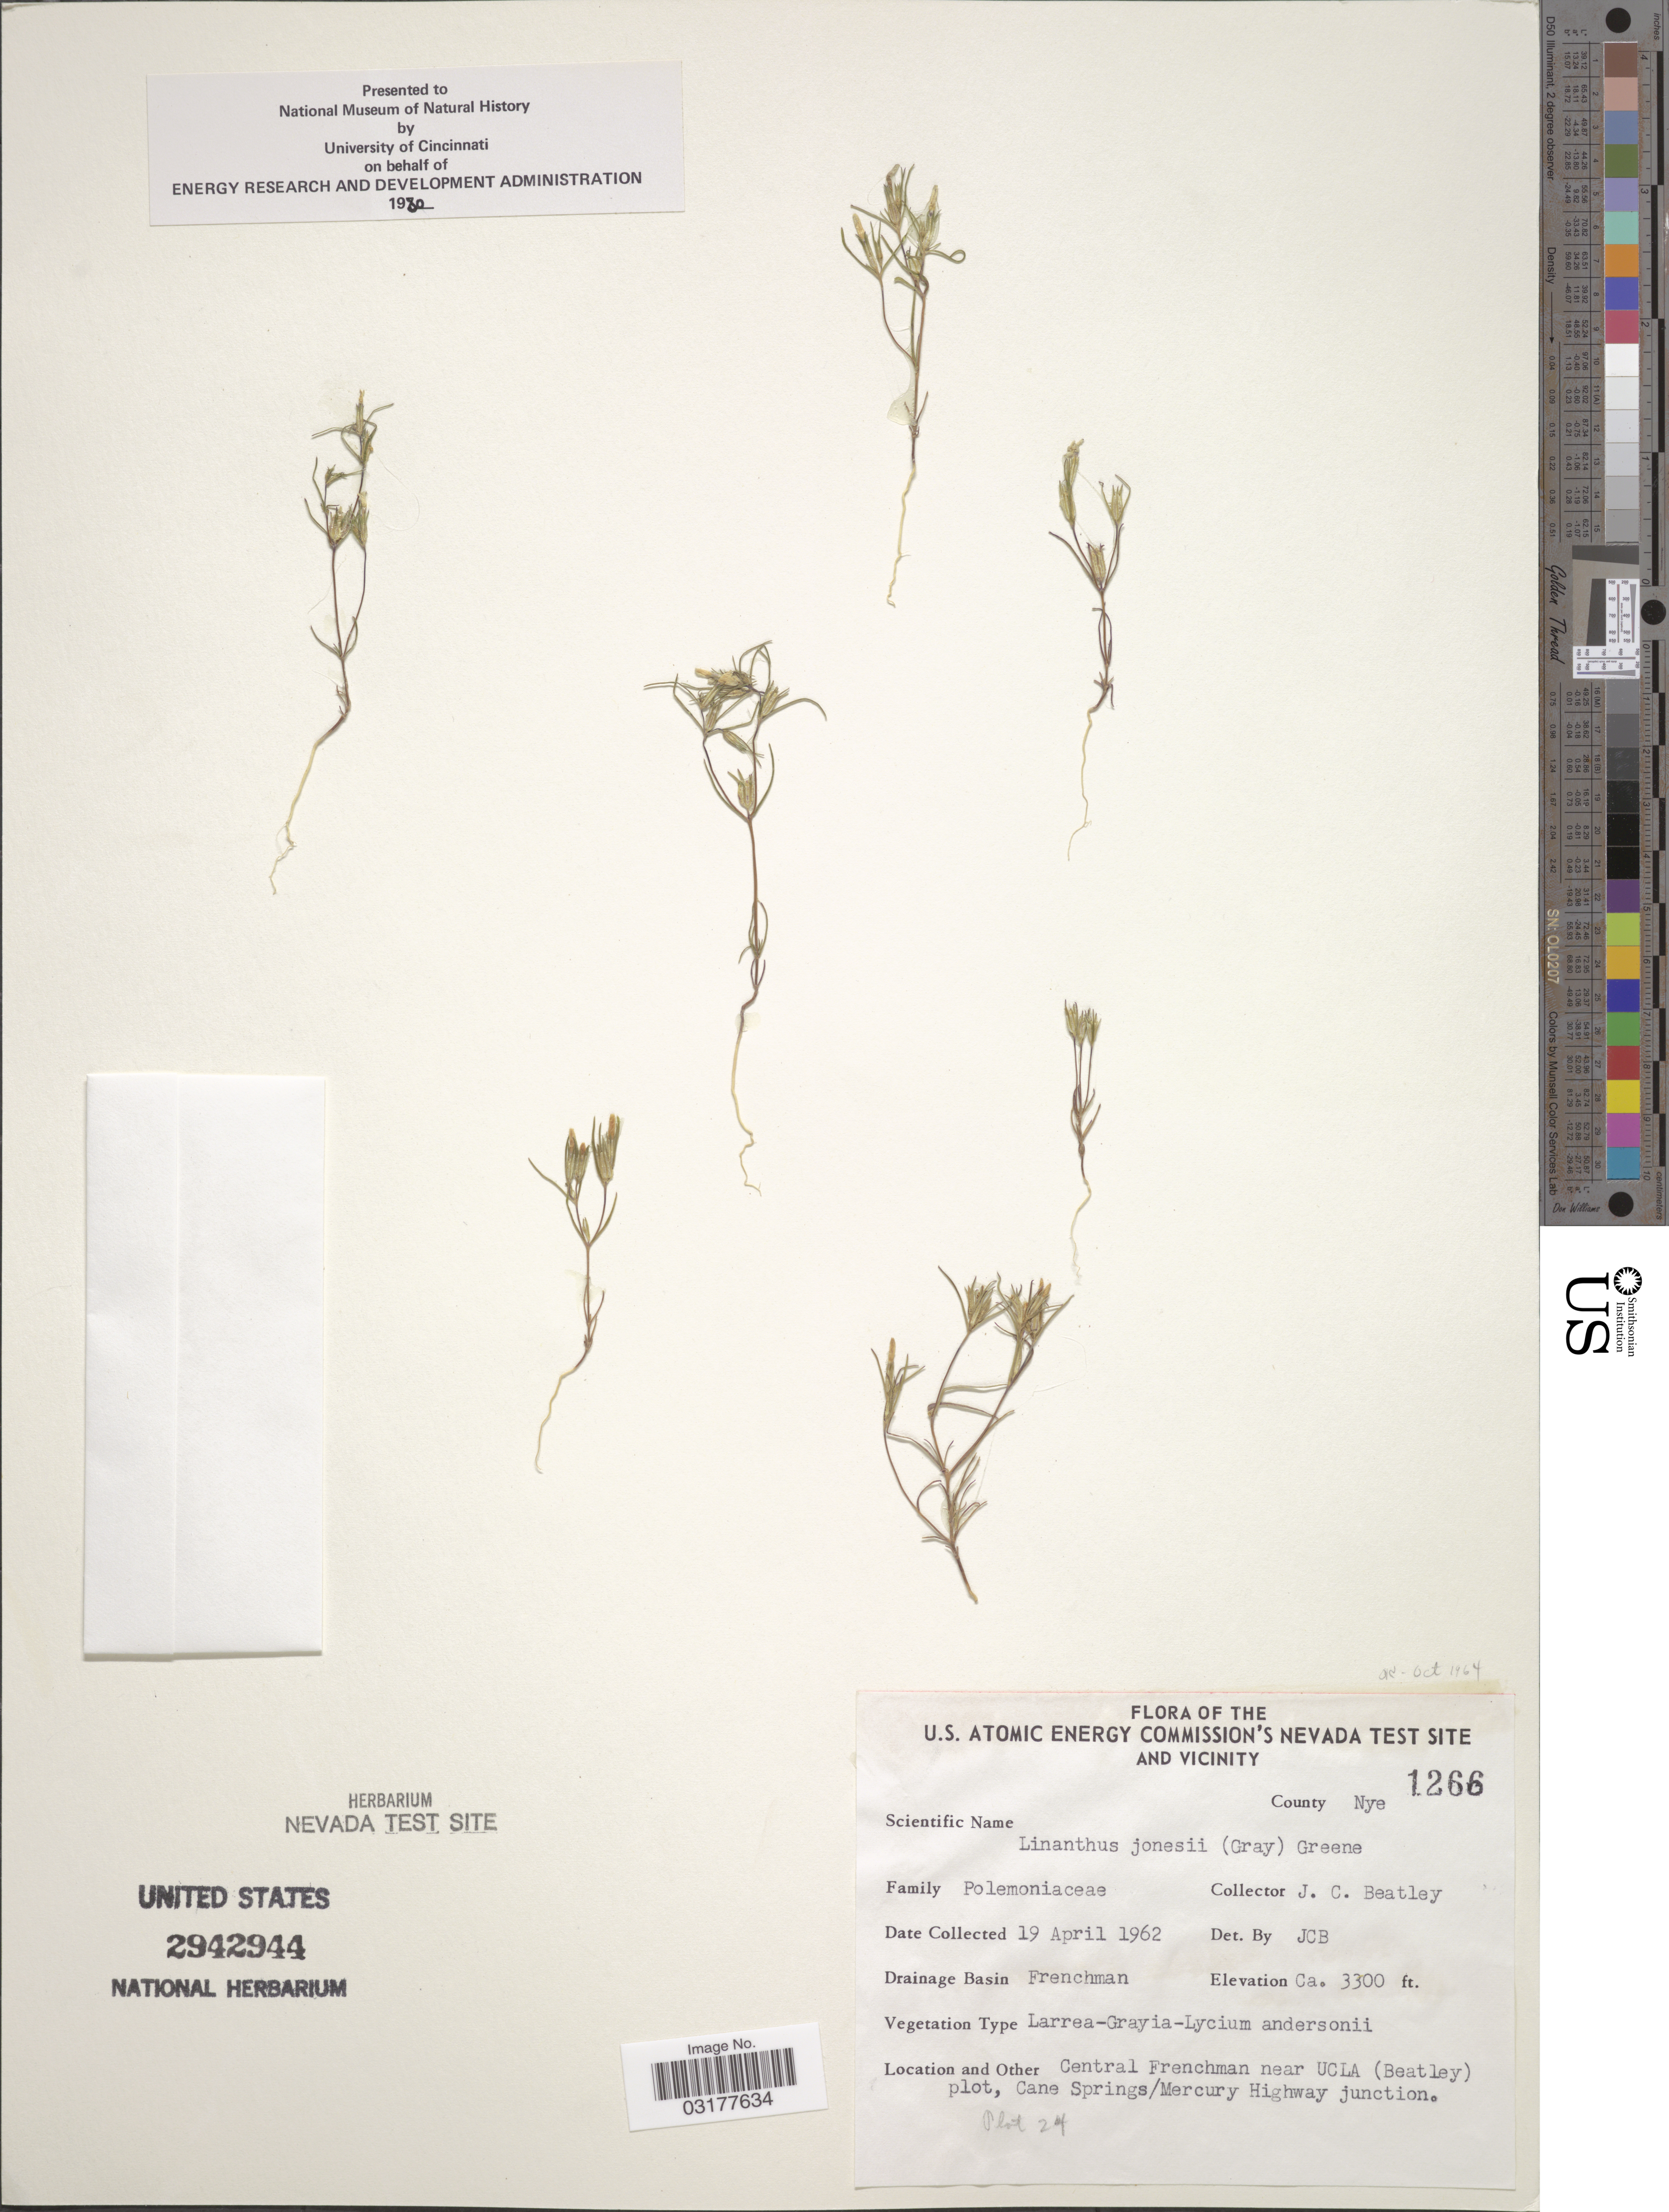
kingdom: Plantae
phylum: Tracheophyta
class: Magnoliopsida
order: Ericales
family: Polemoniaceae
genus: Linanthus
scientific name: Linanthus jonesii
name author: (A. Gray) Greene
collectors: J. C. Beatley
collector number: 1266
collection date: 1962-04-19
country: United States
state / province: Nevada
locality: U.S. Atomic Energy Commission's Nevada Test Site and Vicinity. County Nye. Drainage Basin Frenchman. Central Frenchman near UCLA (Beatley) plot, Cane Springs/ Mercury Highway junction. Plot 24.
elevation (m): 1006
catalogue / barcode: US 2942944